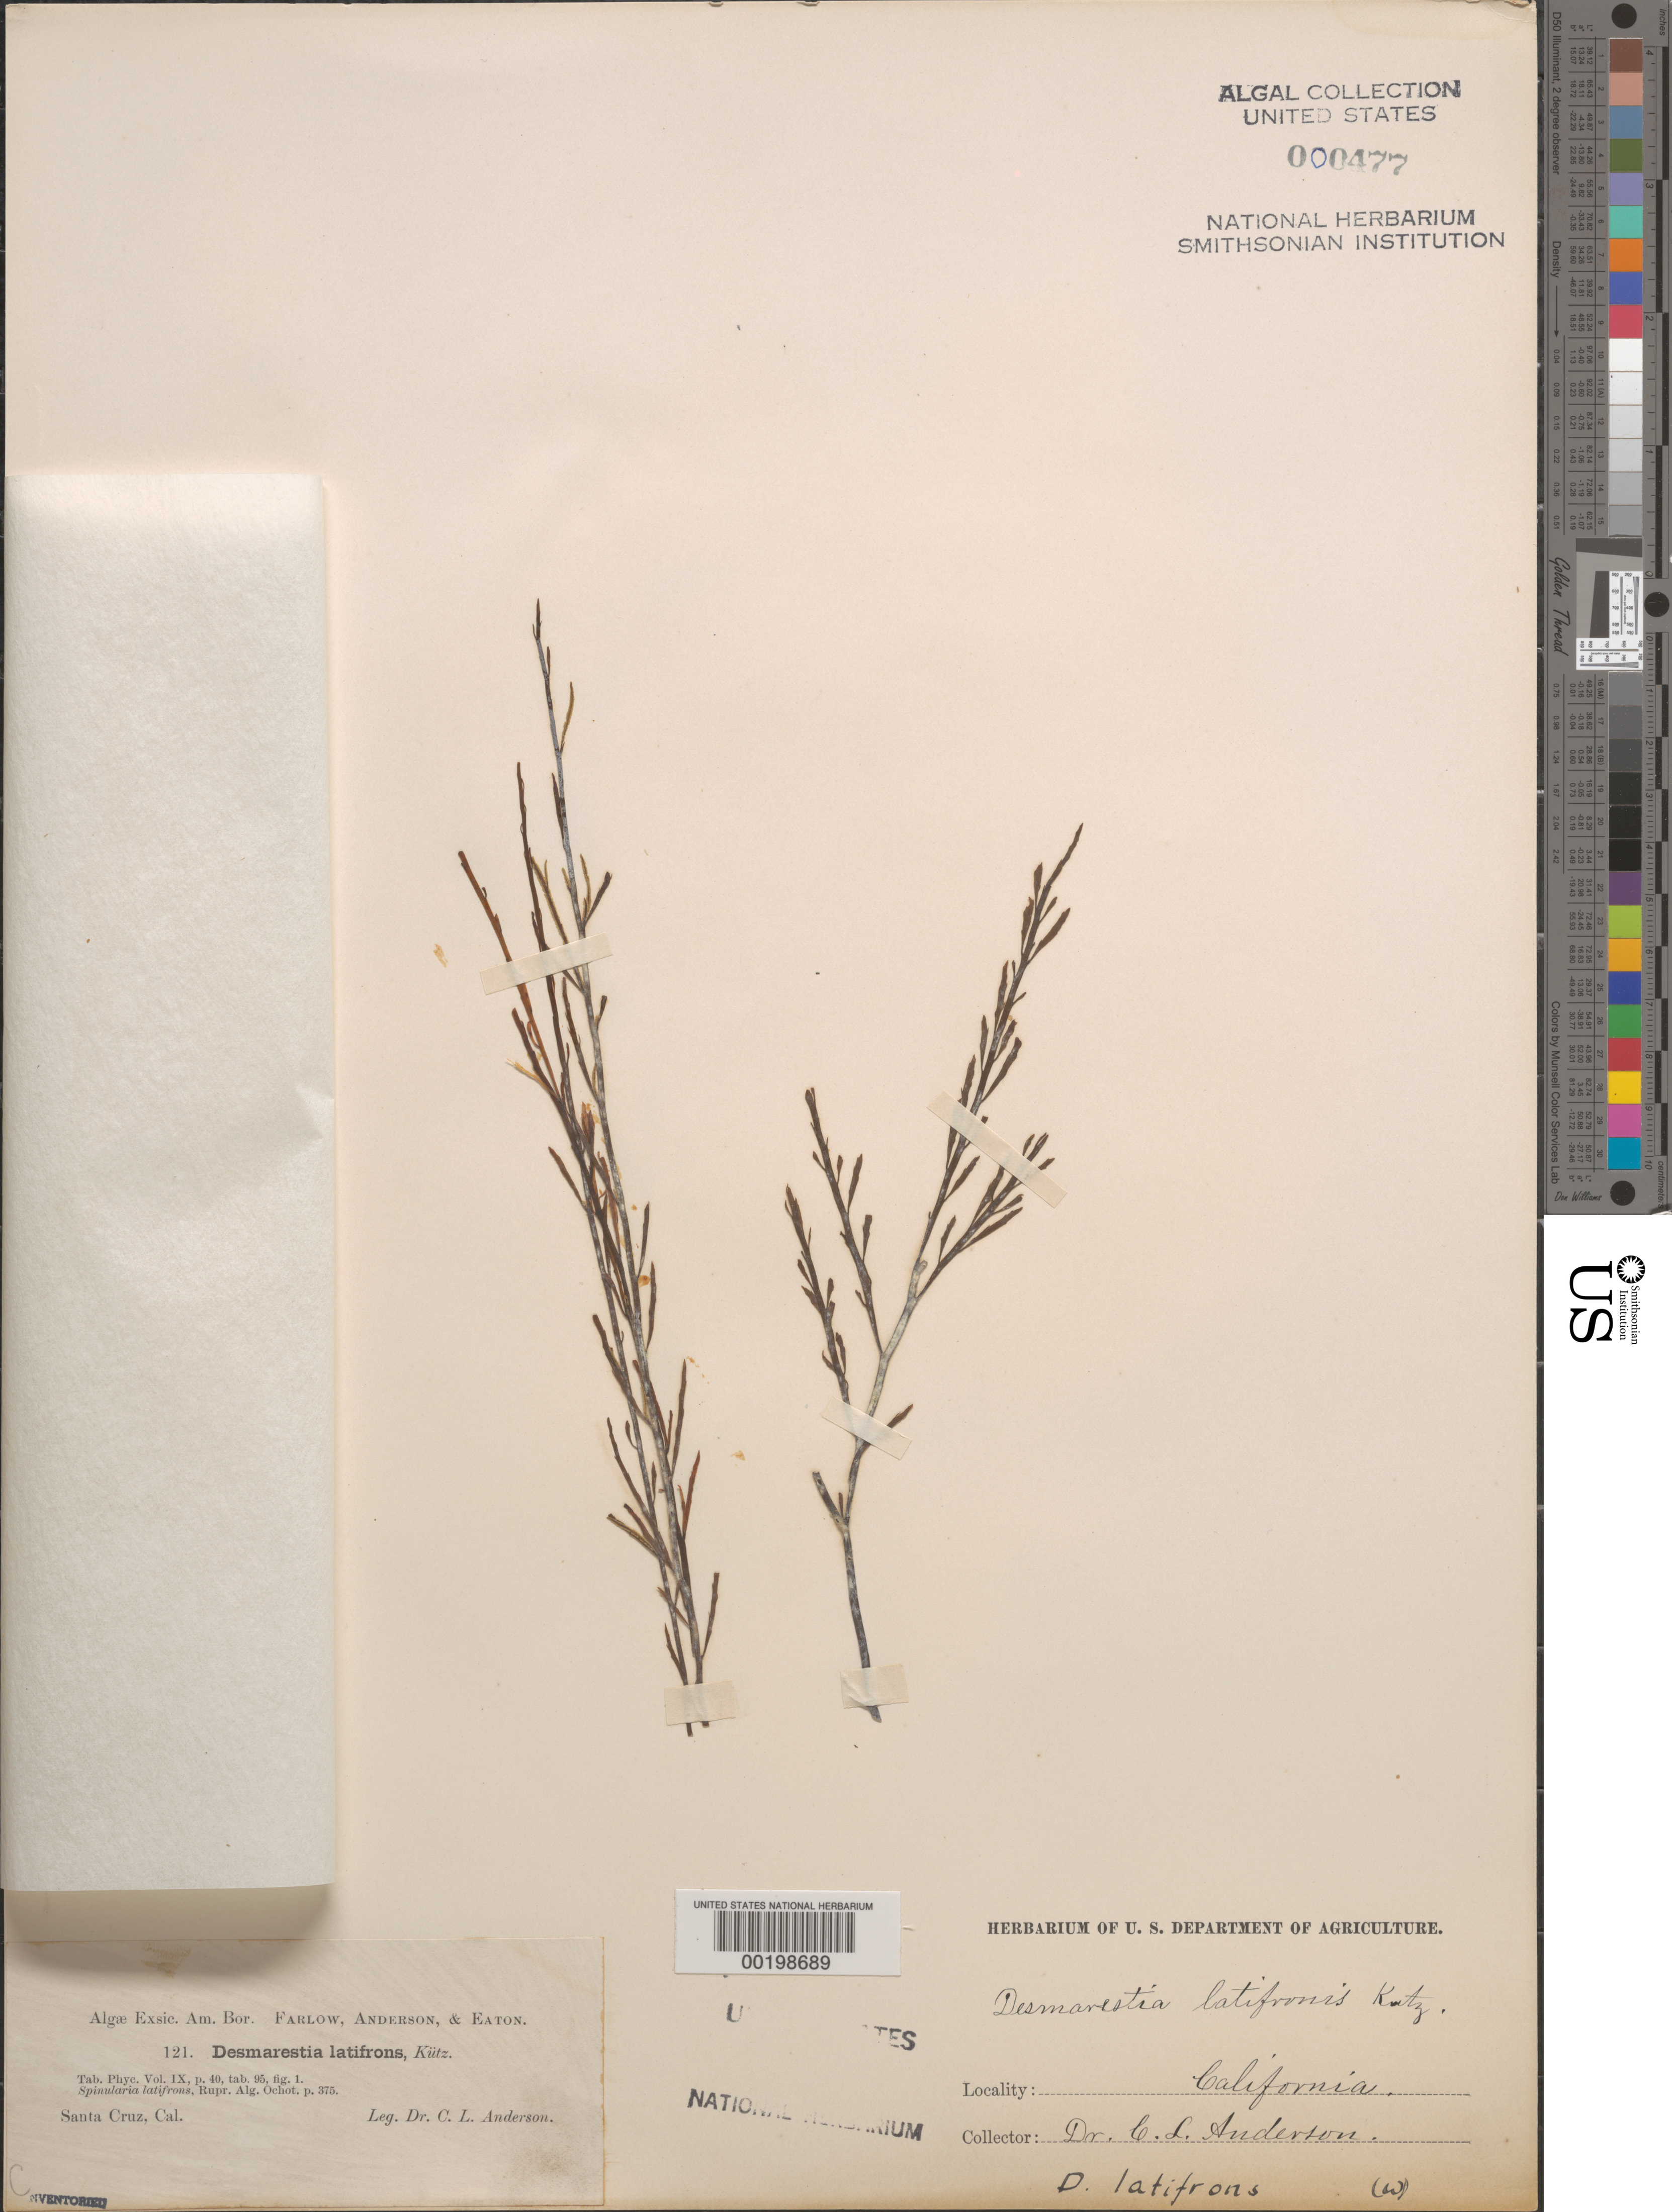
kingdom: Chromista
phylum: Ochrophyta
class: Phaeophyceae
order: Desmarestiales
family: Desmarestiaceae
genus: Desmarestia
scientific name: Desmarestia latifrons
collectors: C. L. Anderson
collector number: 121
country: United States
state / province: California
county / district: Santa Cruz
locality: Santa Cruz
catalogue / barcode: US 477